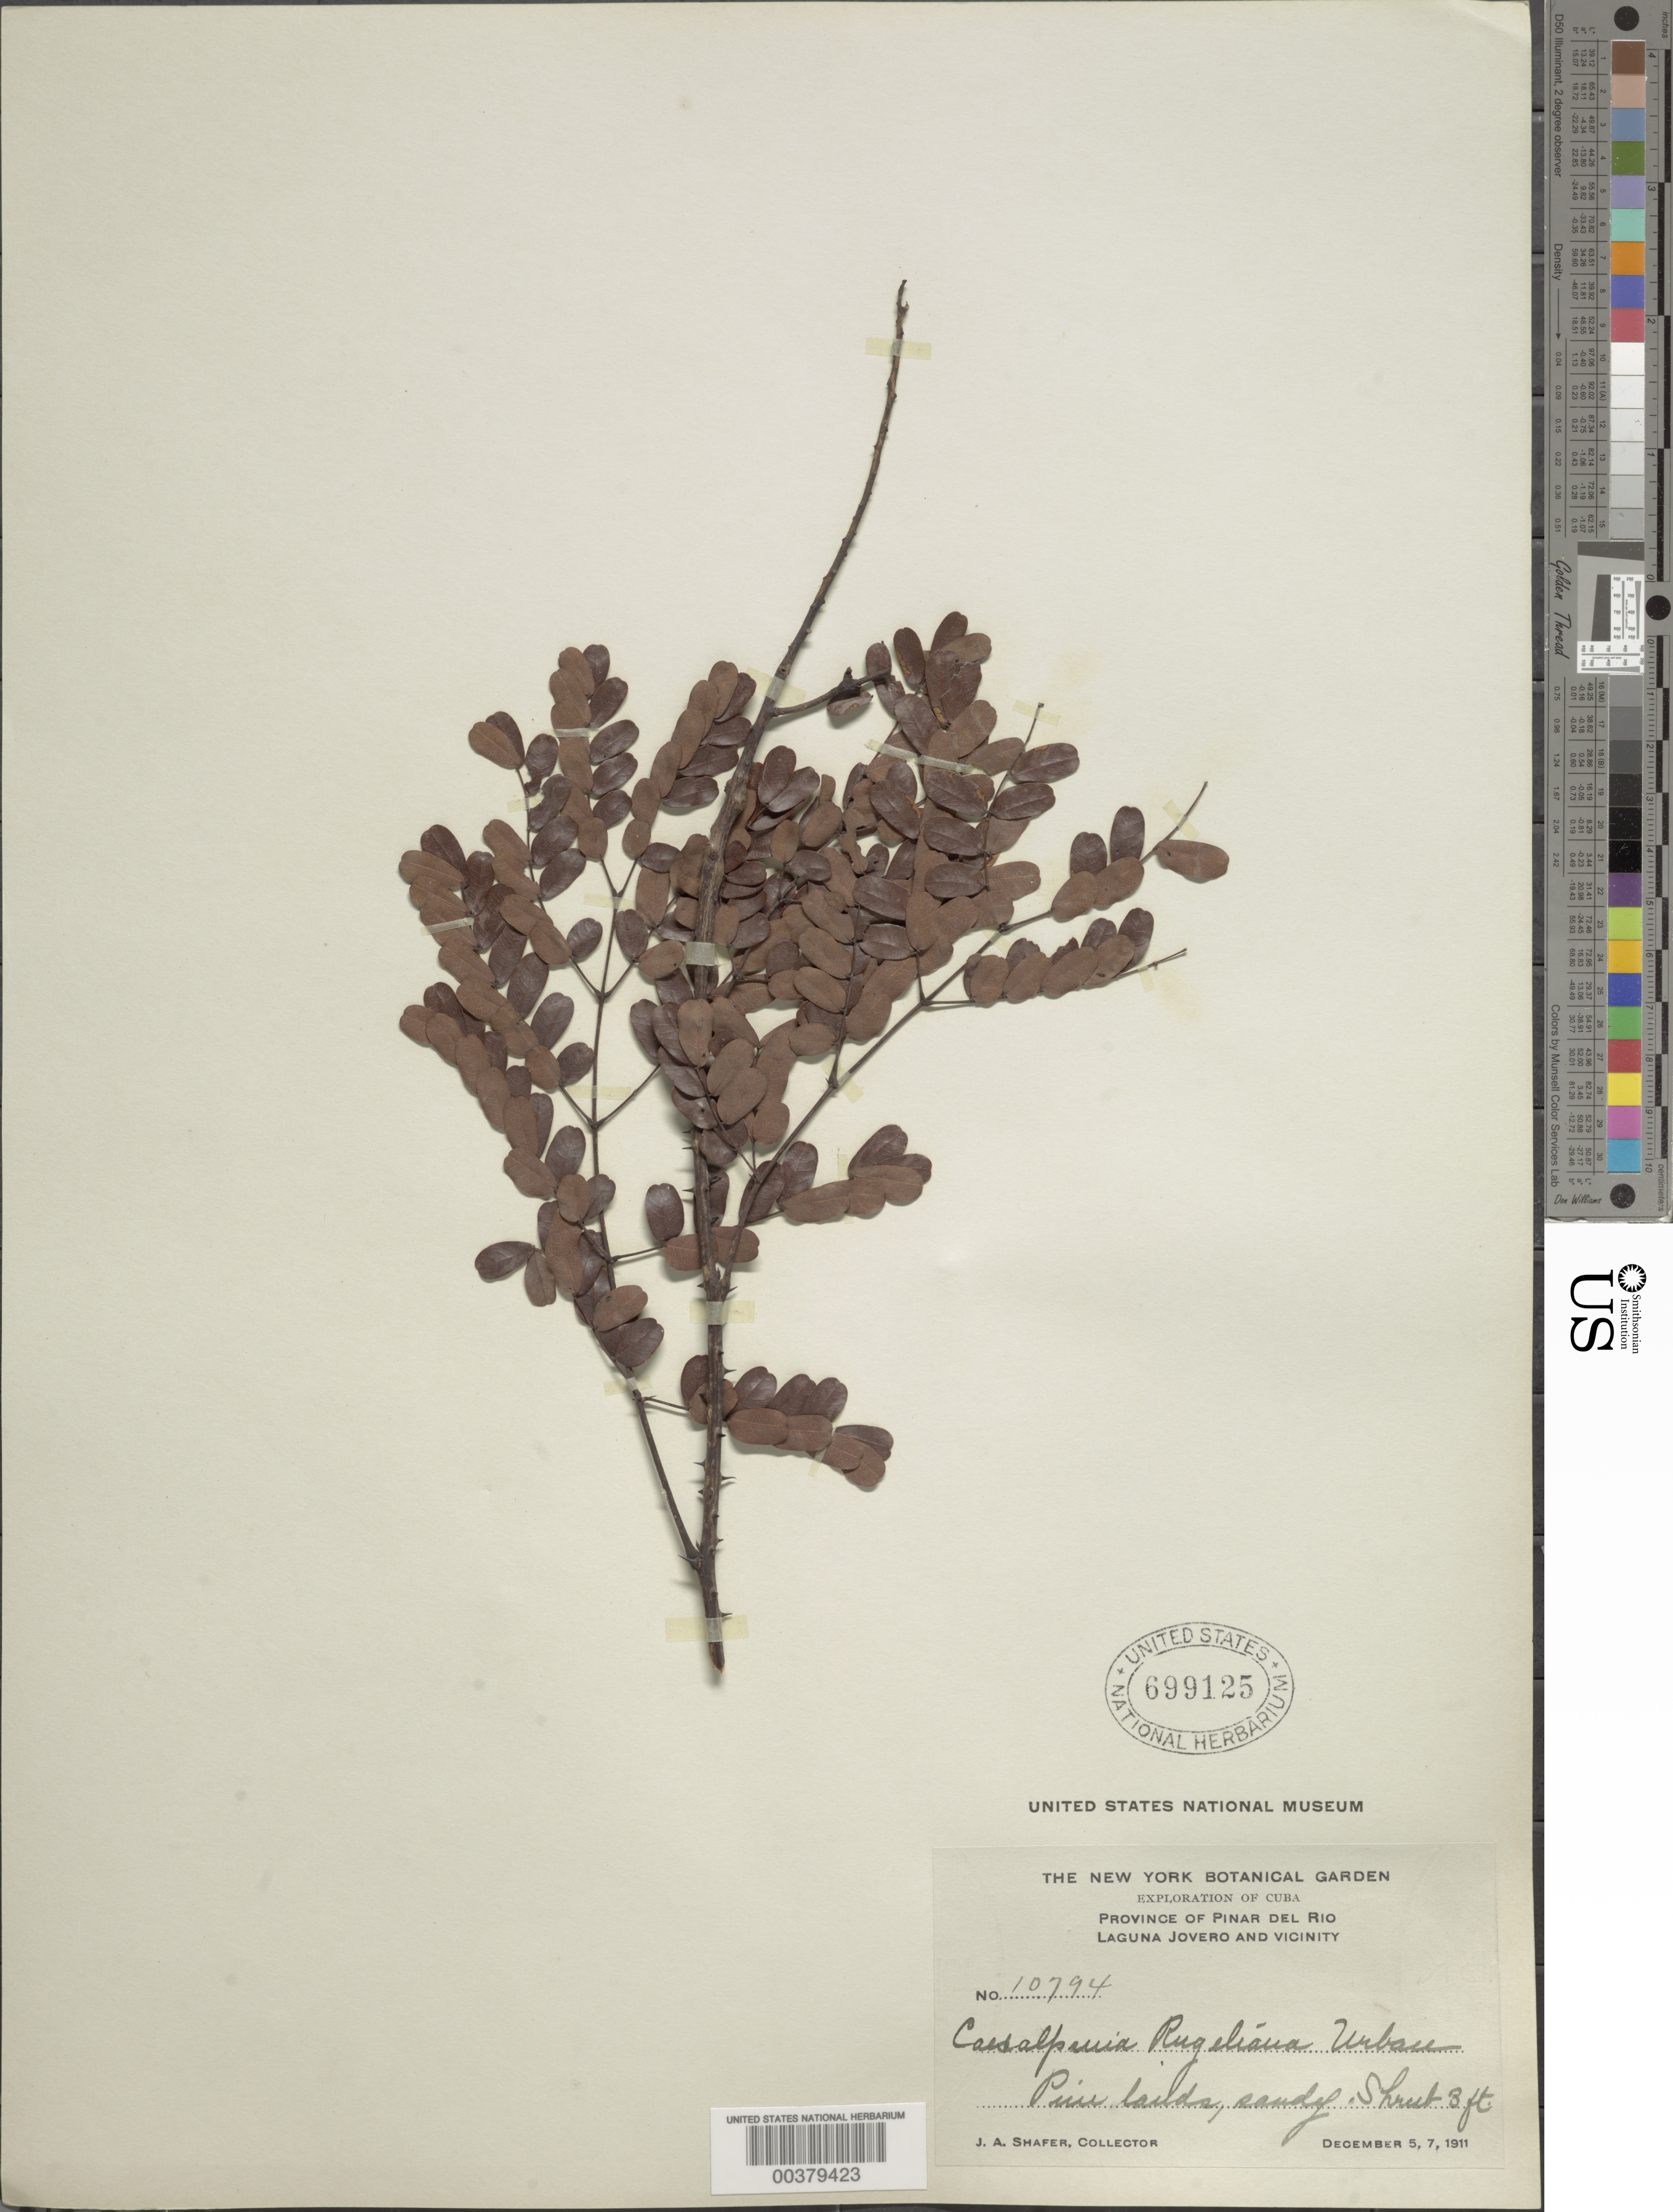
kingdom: Plantae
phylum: Tracheophyta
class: Magnoliopsida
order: Fabales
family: Fabaceae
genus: Caesalpinia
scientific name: Caesalpinia bahamensis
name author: Lam.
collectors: J. A. Shafer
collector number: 10794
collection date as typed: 05 Dec 1911 and 07 Dec 1911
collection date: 1911-12-05,1911-12-07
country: Cuba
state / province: Pinar del Río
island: Greater Antilles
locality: Laguna jovero and vicinity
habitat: Pine lands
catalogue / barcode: US 699125